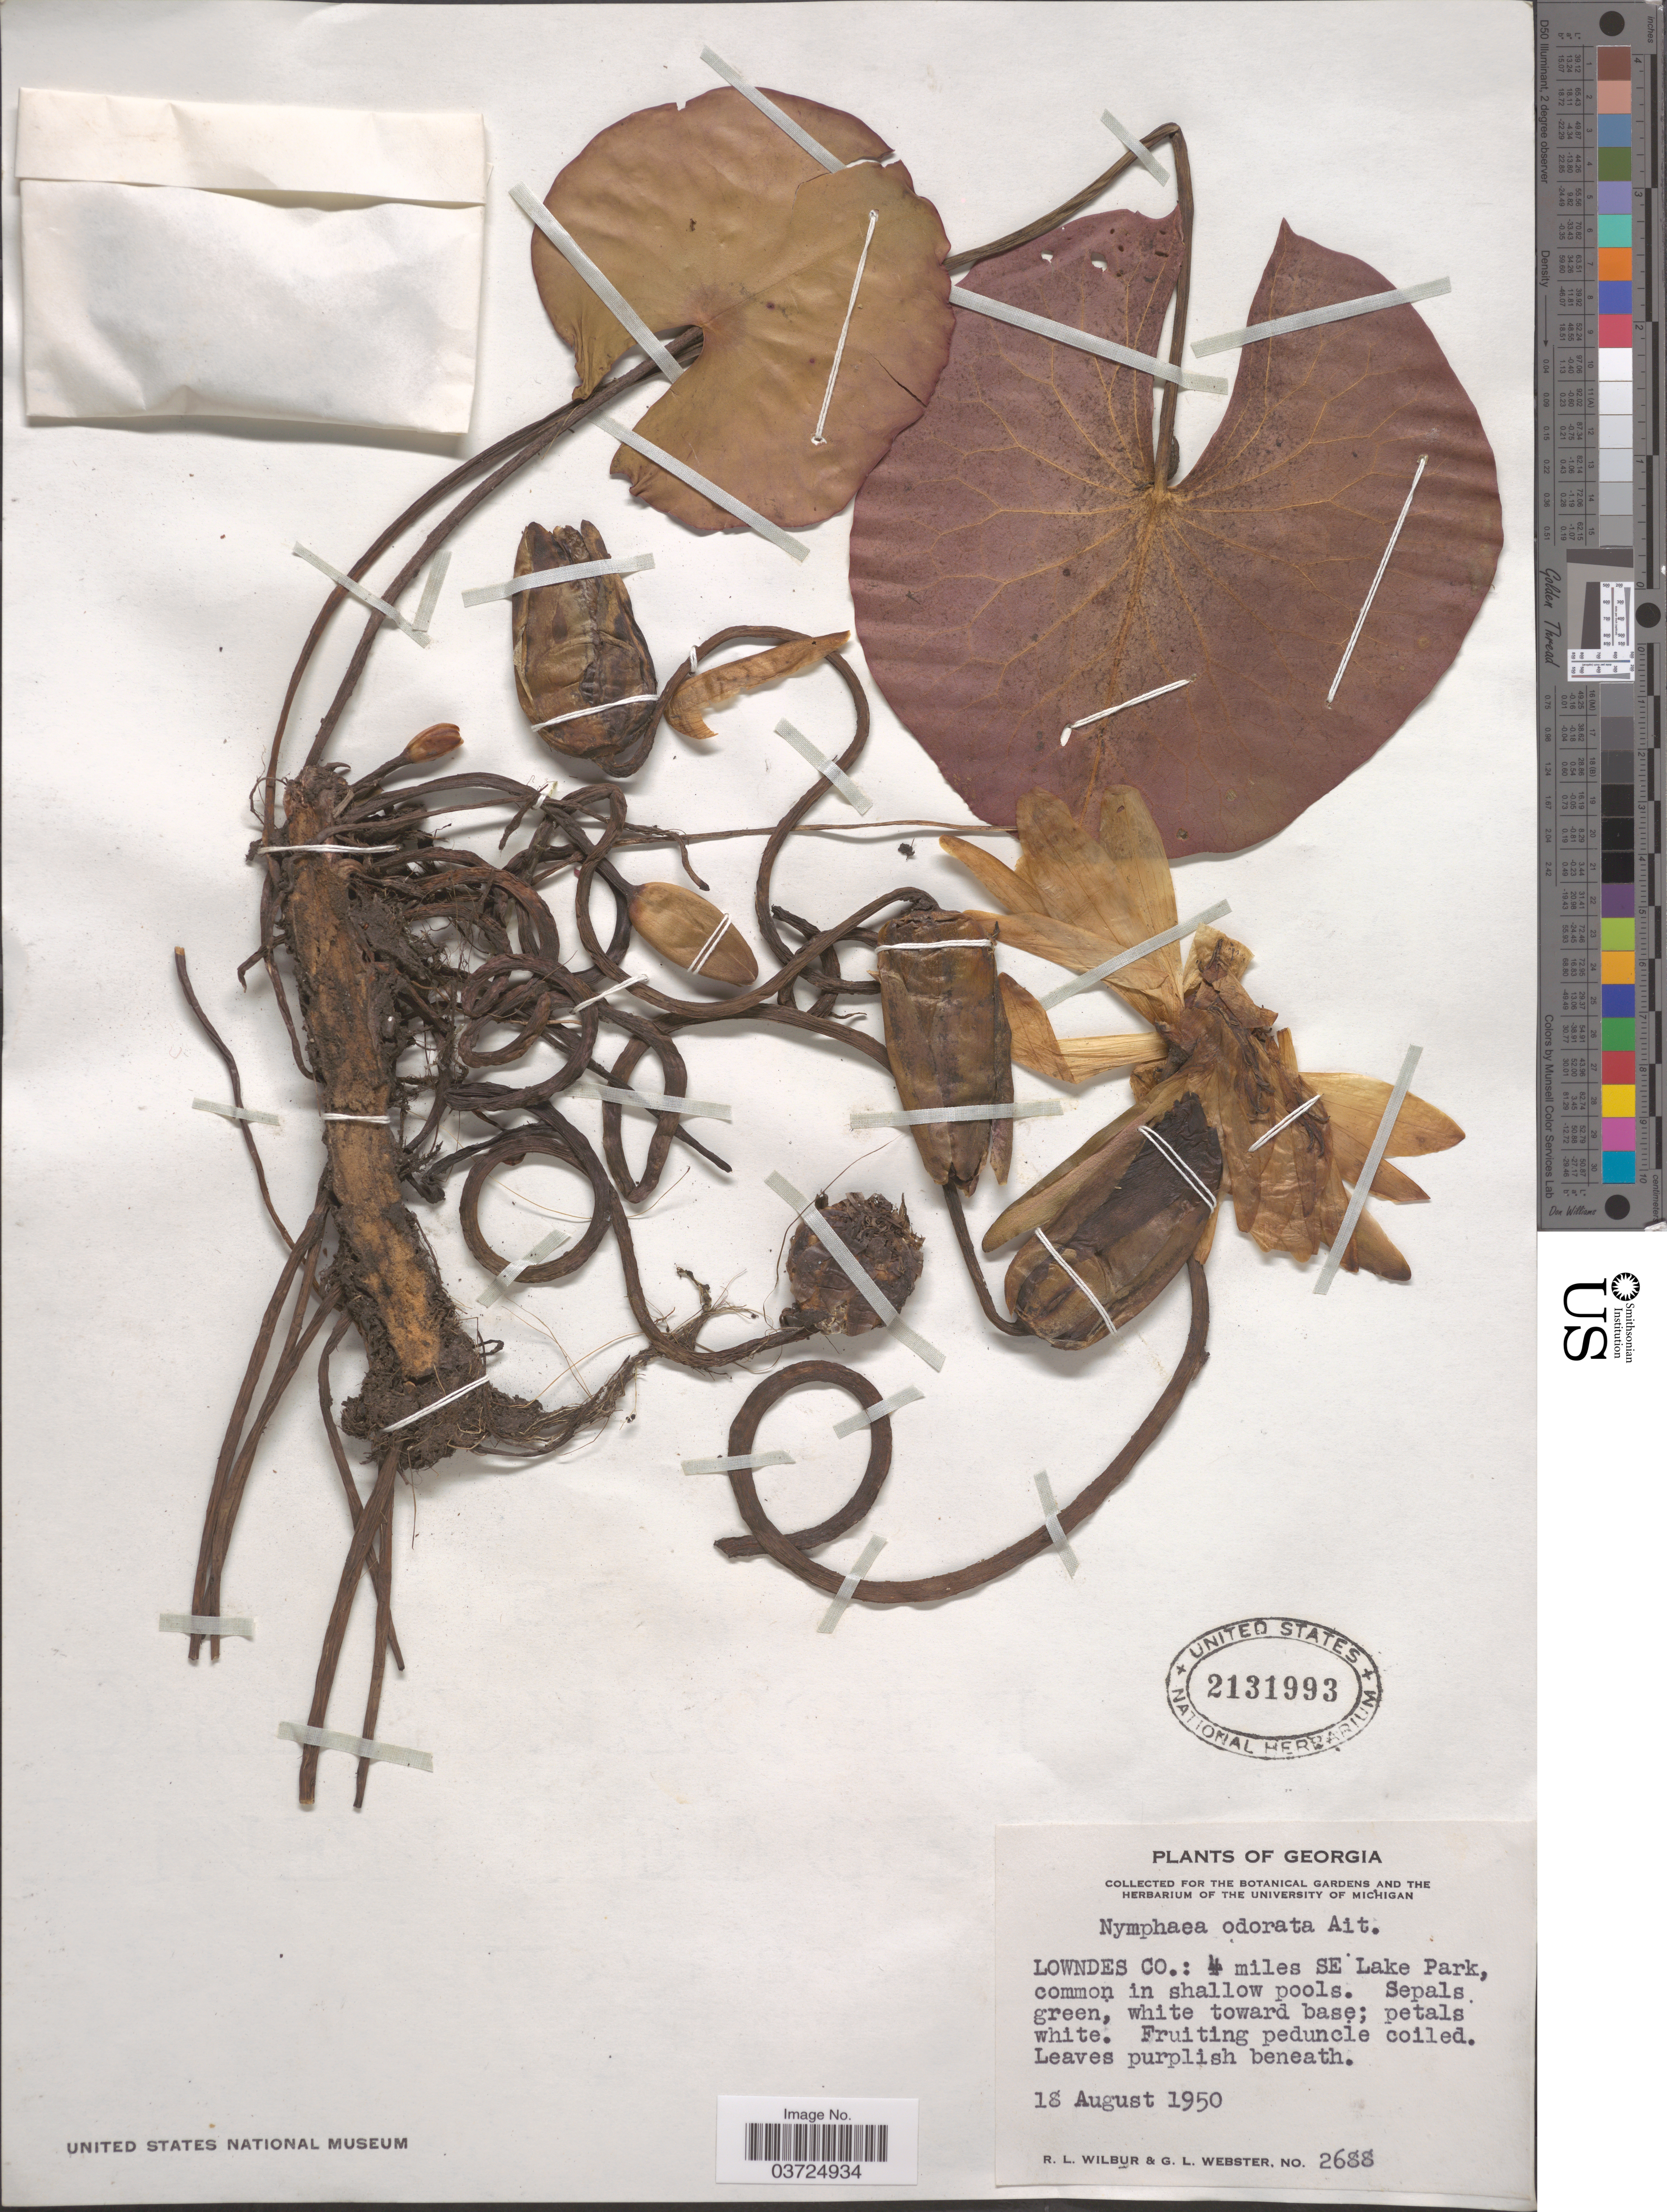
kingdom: Plantae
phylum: Tracheophyta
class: Magnoliopsida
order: Nymphaeales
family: Nymphaeaceae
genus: Nymphaea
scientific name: Nymphaea odorata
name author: Aiton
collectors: R. L. Wilbur & G. L. Webster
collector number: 2688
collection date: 1950-08-18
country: United States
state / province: Georgia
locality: Lowndes Co.: 4 miles SE Lake Park.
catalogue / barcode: US 2131993